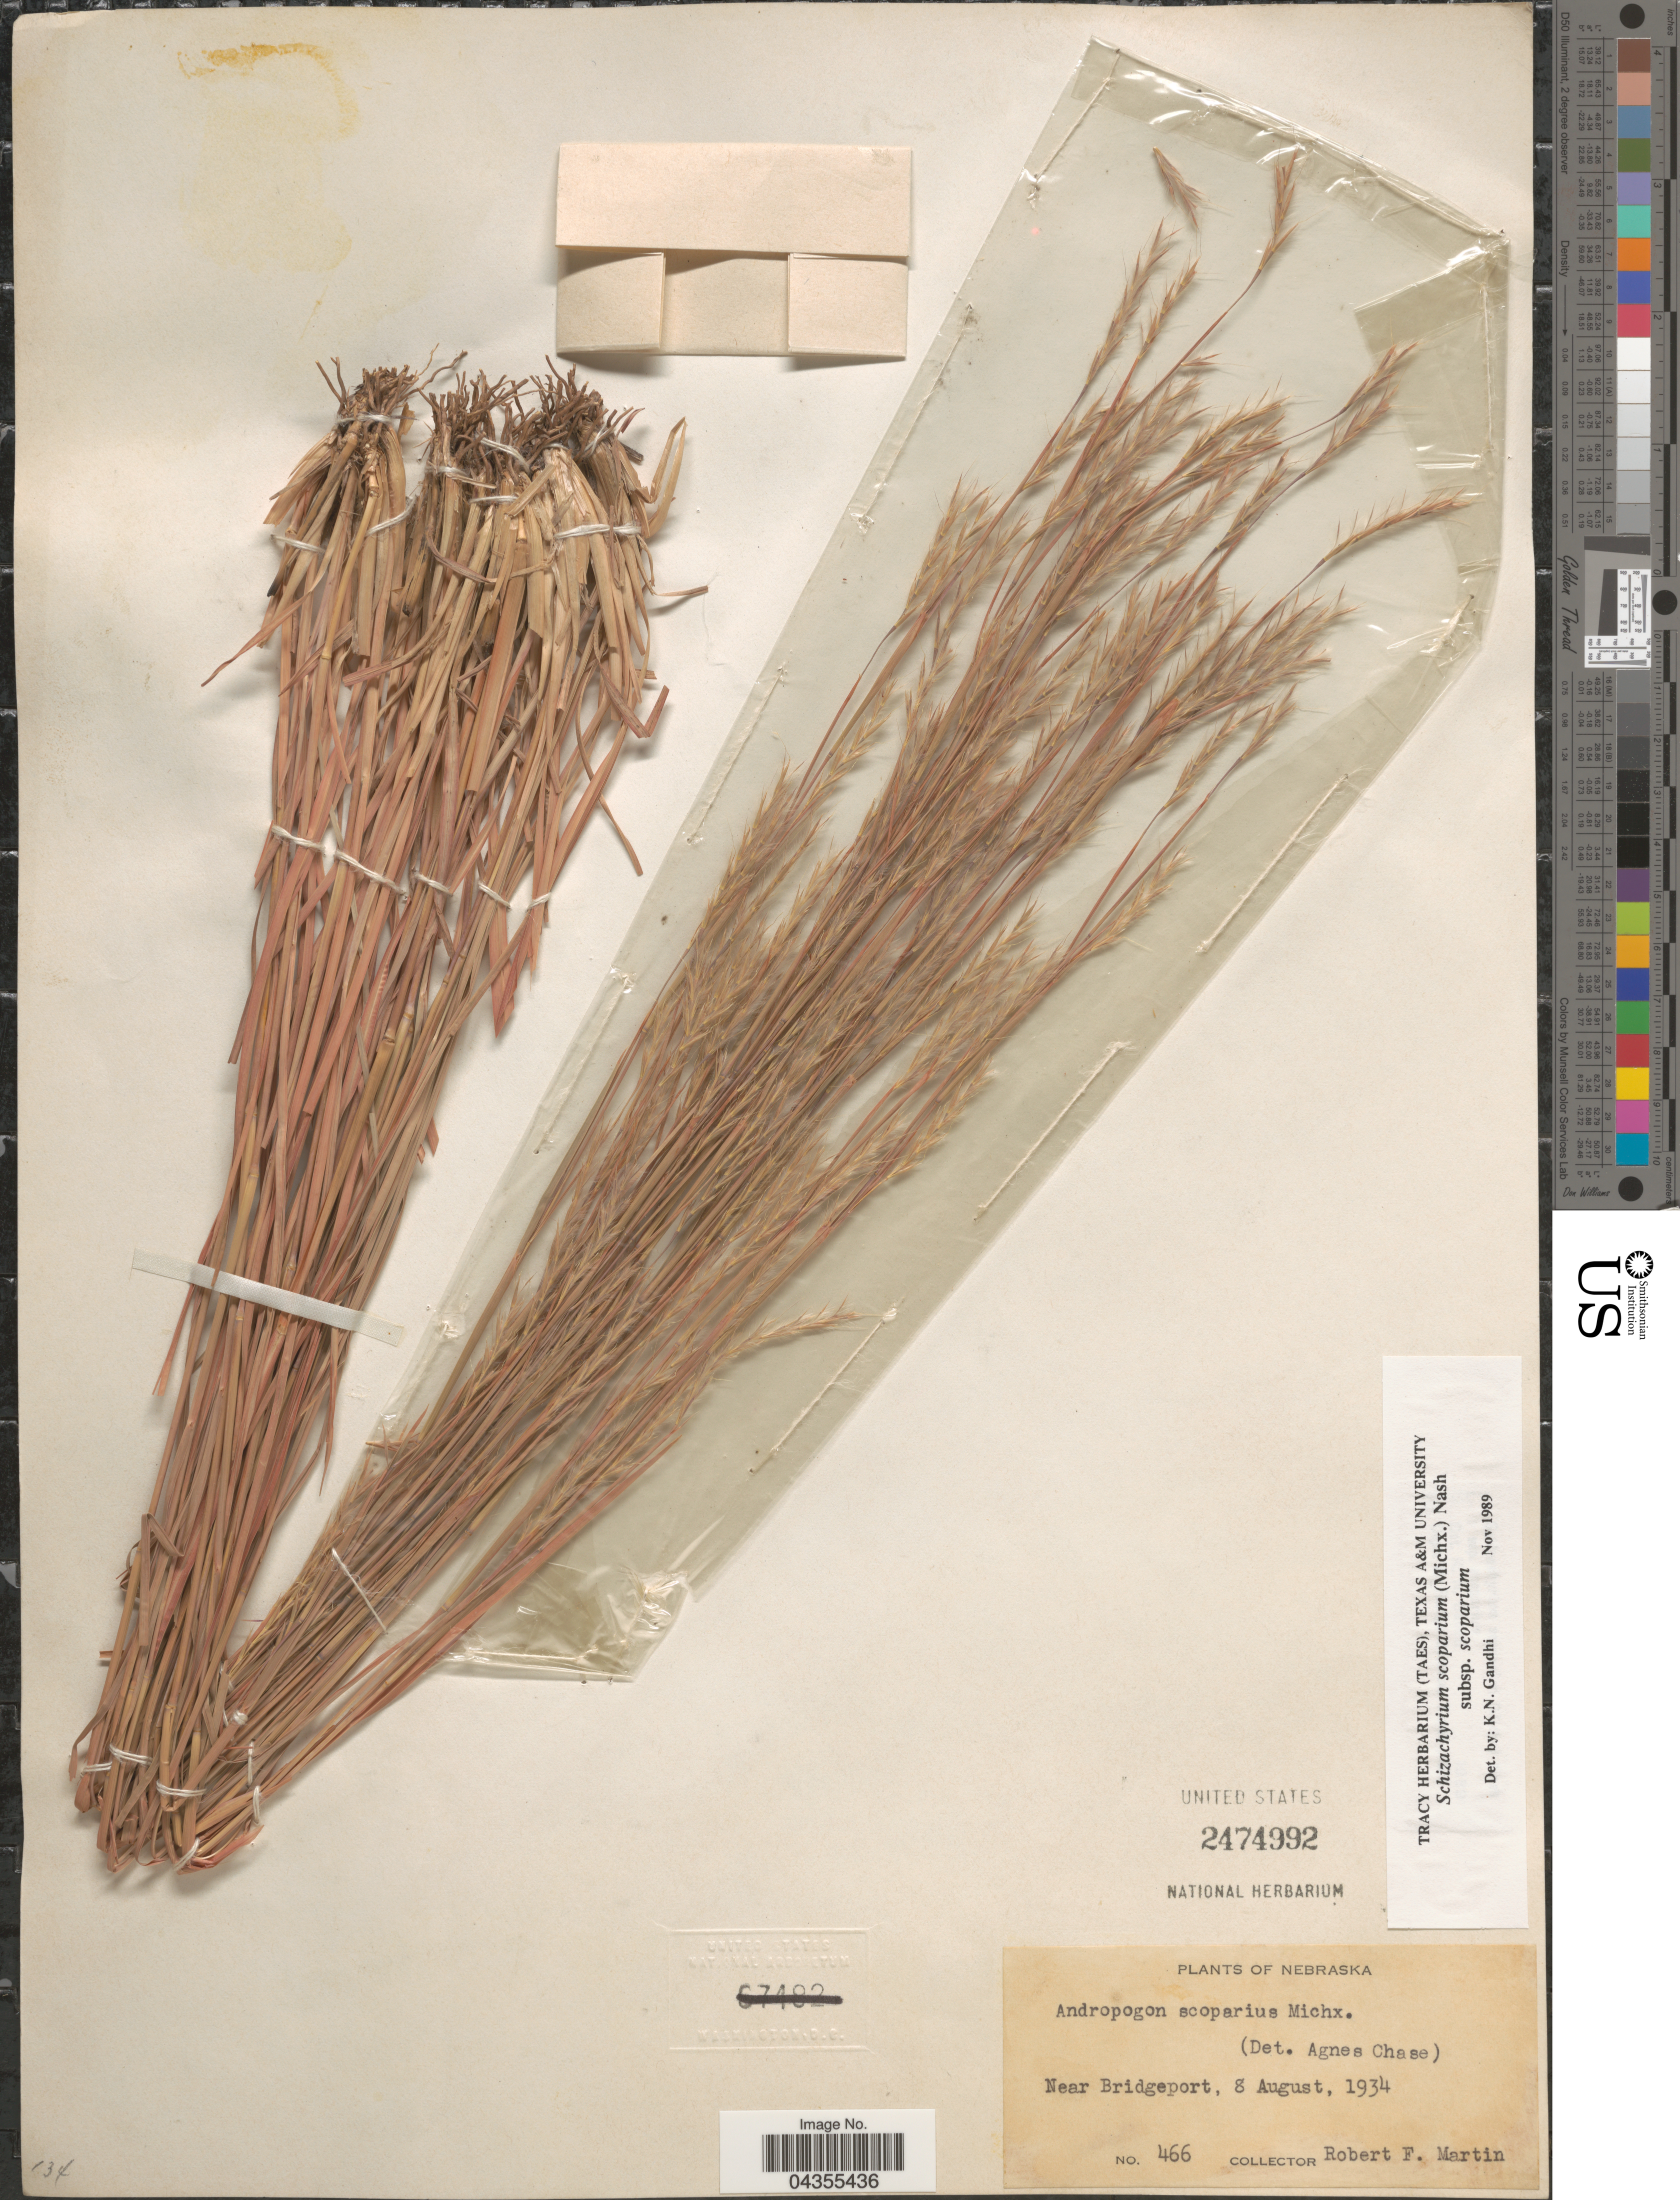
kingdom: Plantae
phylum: Tracheophyta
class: Liliopsida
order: Poales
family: Poaceae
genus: Schizachyrium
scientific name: Schizachyrium scoparium var. scoparium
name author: (Michx.) Nash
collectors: R. F. Martin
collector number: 466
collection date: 1934-08-08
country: United States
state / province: Nebraska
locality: Near Bridgeport.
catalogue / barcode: US 2474992